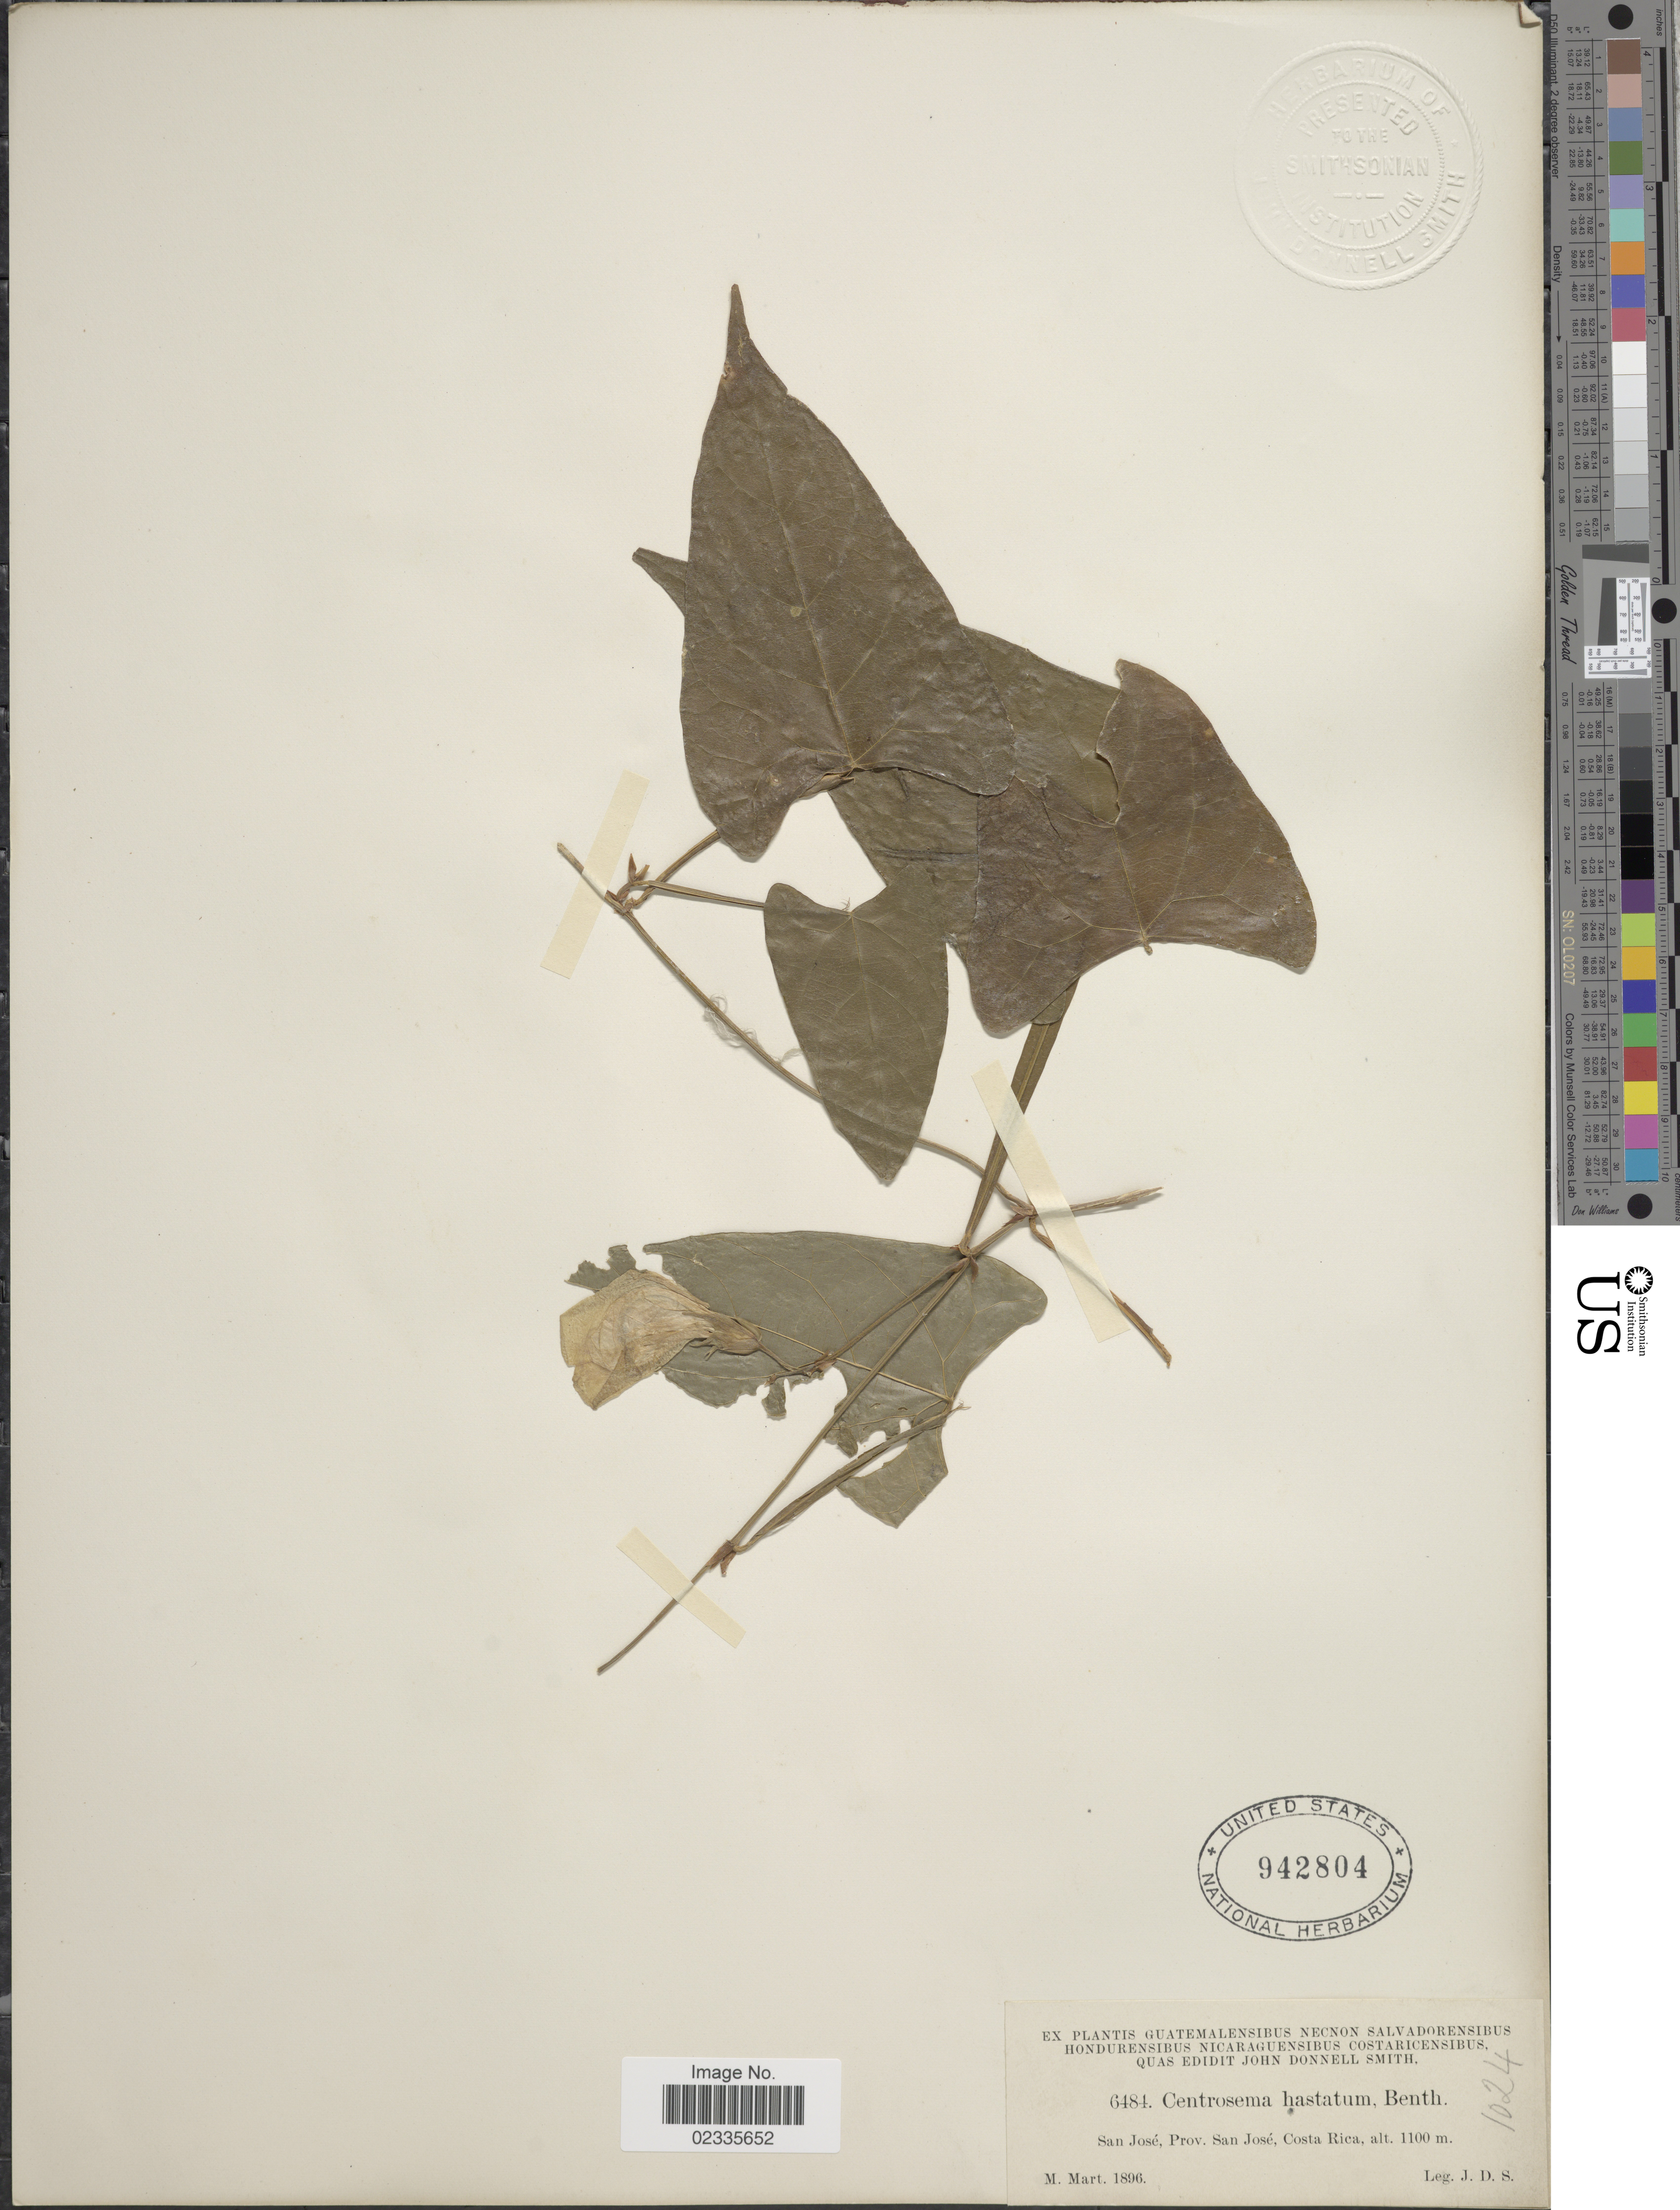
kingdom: Plantae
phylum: Tracheophyta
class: Magnoliopsida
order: Fabales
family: Fabaceae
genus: Centrosema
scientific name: Centrosema sagittata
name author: (Kunth) Rose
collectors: J. Donnell Smith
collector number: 6484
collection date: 1896-03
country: Costa Rica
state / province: San José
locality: San Jose, Prov. San Jose, Costa Rica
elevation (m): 1100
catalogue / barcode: US 942804